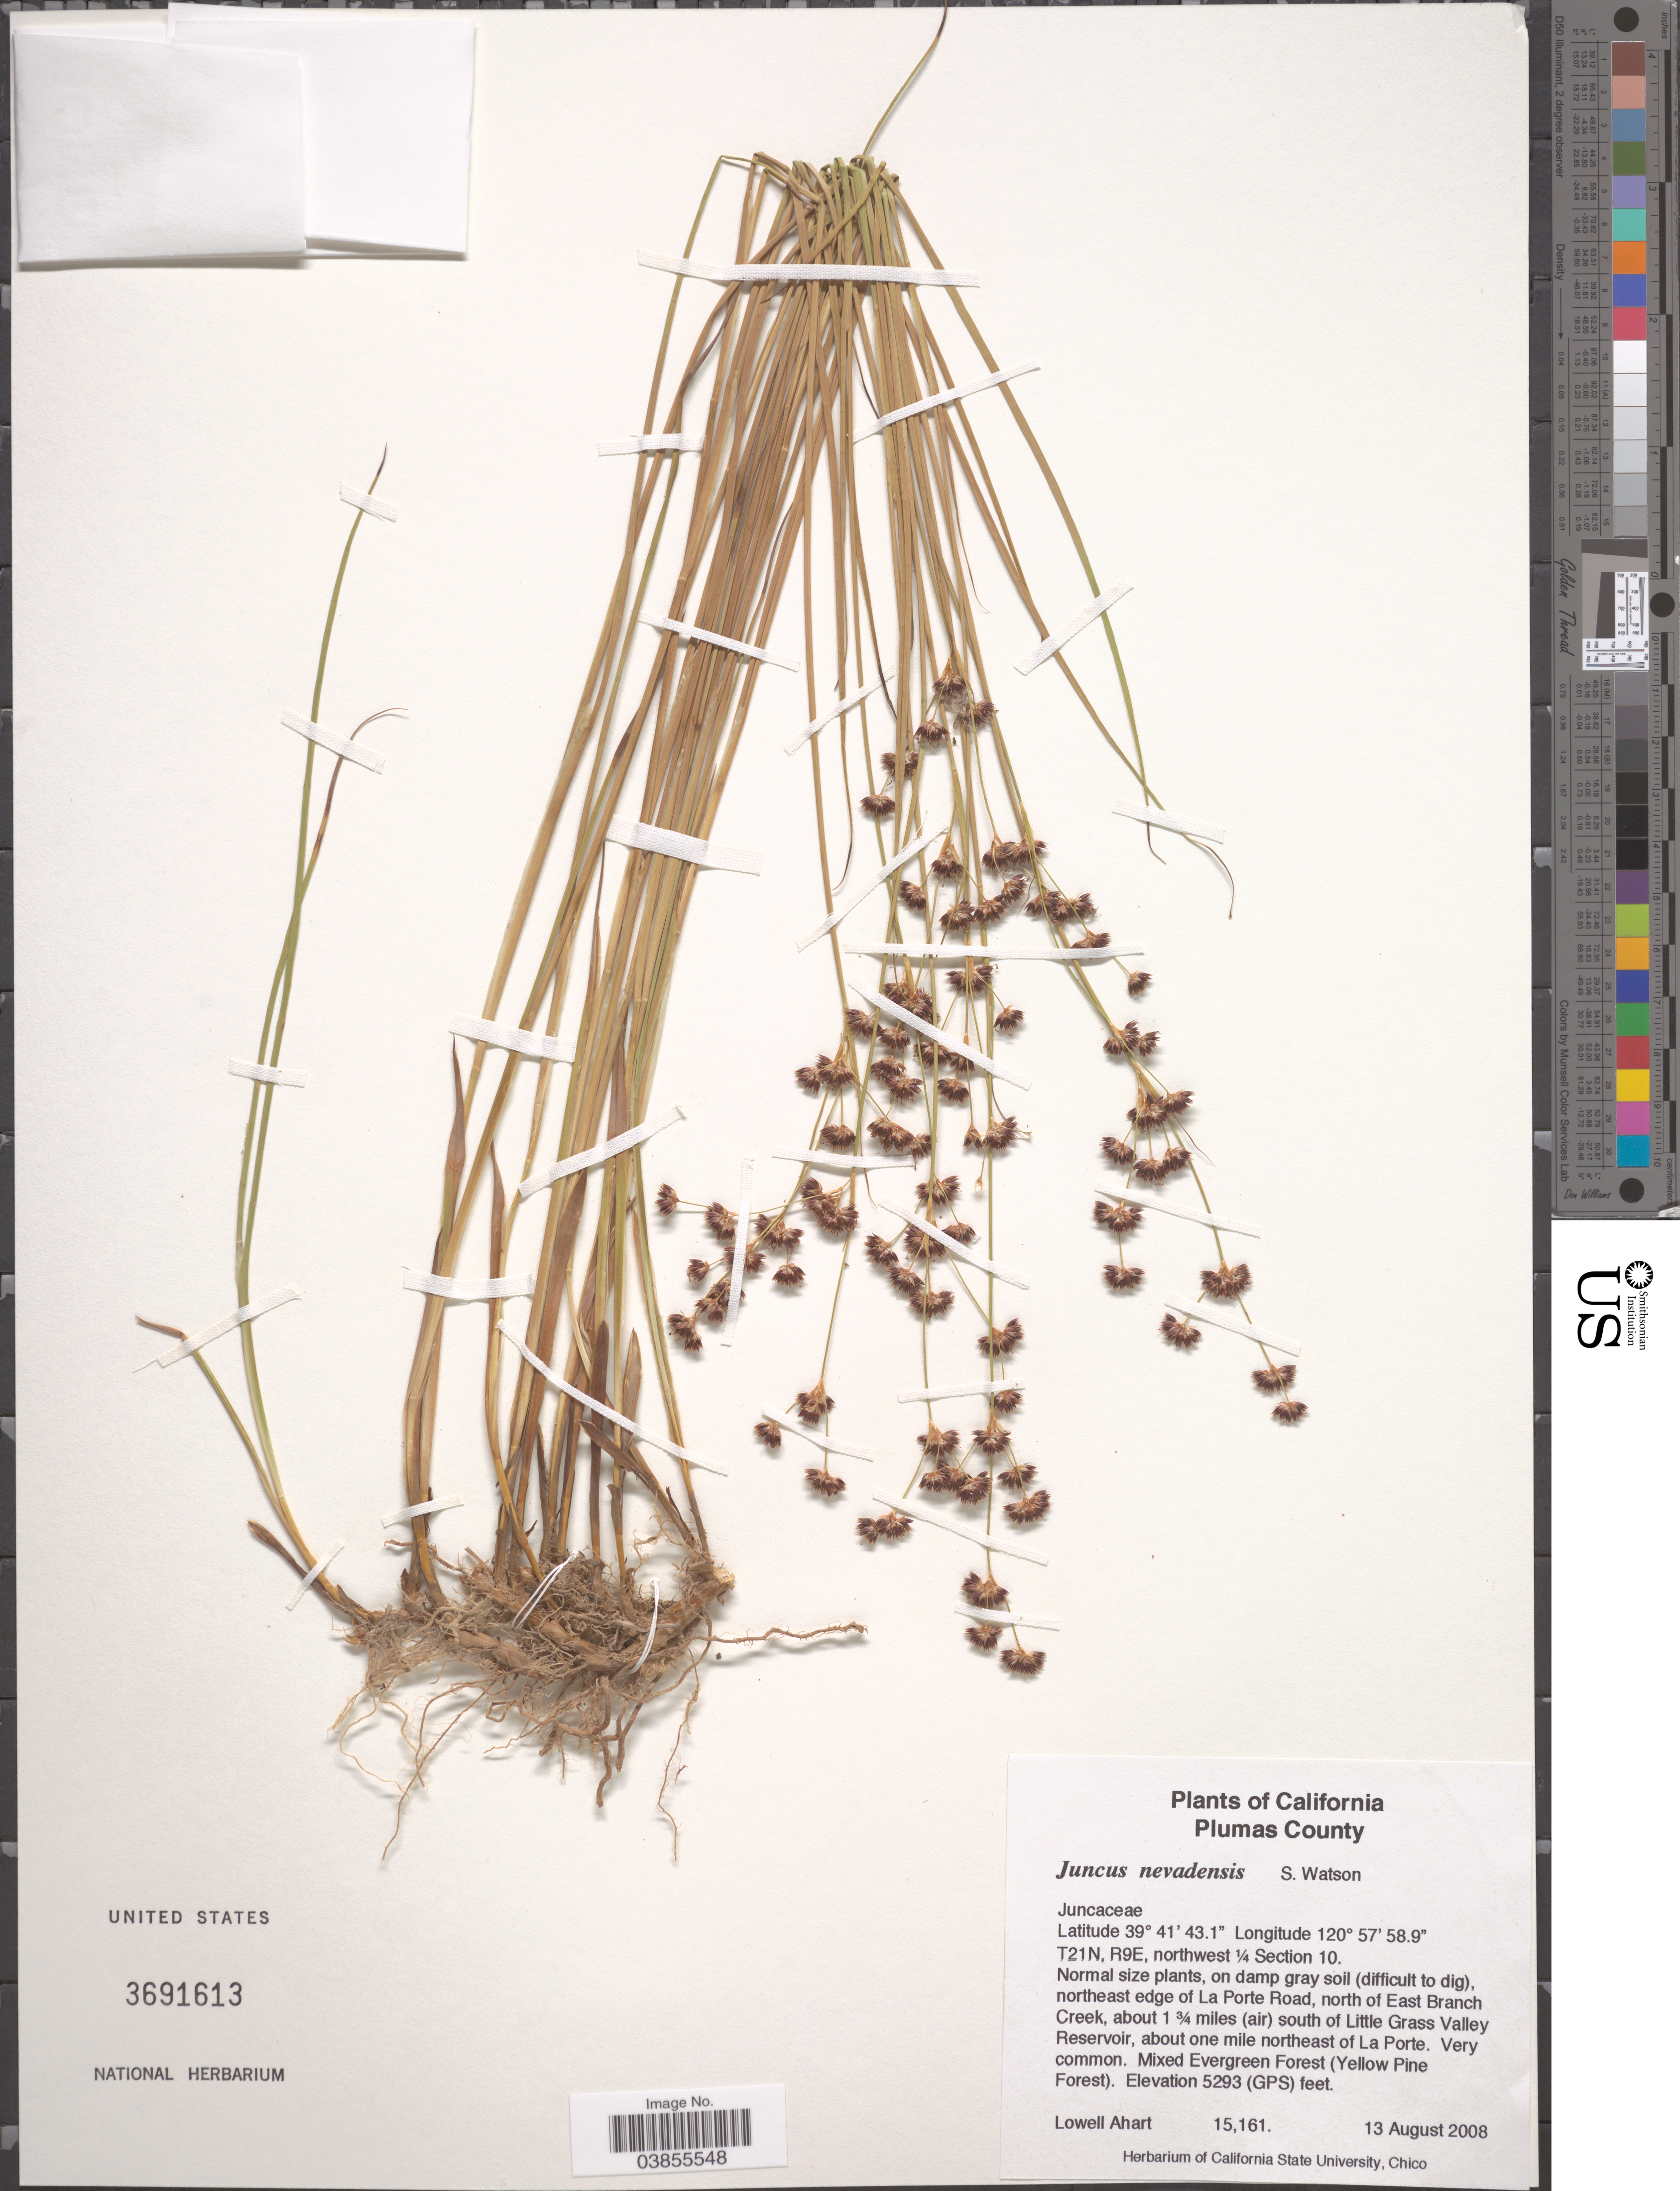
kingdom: Plantae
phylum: Tracheophyta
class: Liliopsida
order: Poales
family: Juncaceae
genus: Juncus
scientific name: Juncus nevadensis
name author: S. Watson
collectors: L. Ahart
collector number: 15161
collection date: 2008-08-13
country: United States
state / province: California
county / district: Plumas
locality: Plumas County. T21N, R9E, northwest ¼ Section 10. Northeast edge of La Porte Road, north of East Branch Creek, about 1 ¾ miles (air) south of Little Grass Valley Reservoir, about one mile northeast of La Porte. Mixed Evergreen Forest (Yellow Pine Forest).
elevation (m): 1613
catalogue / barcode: US 3691613